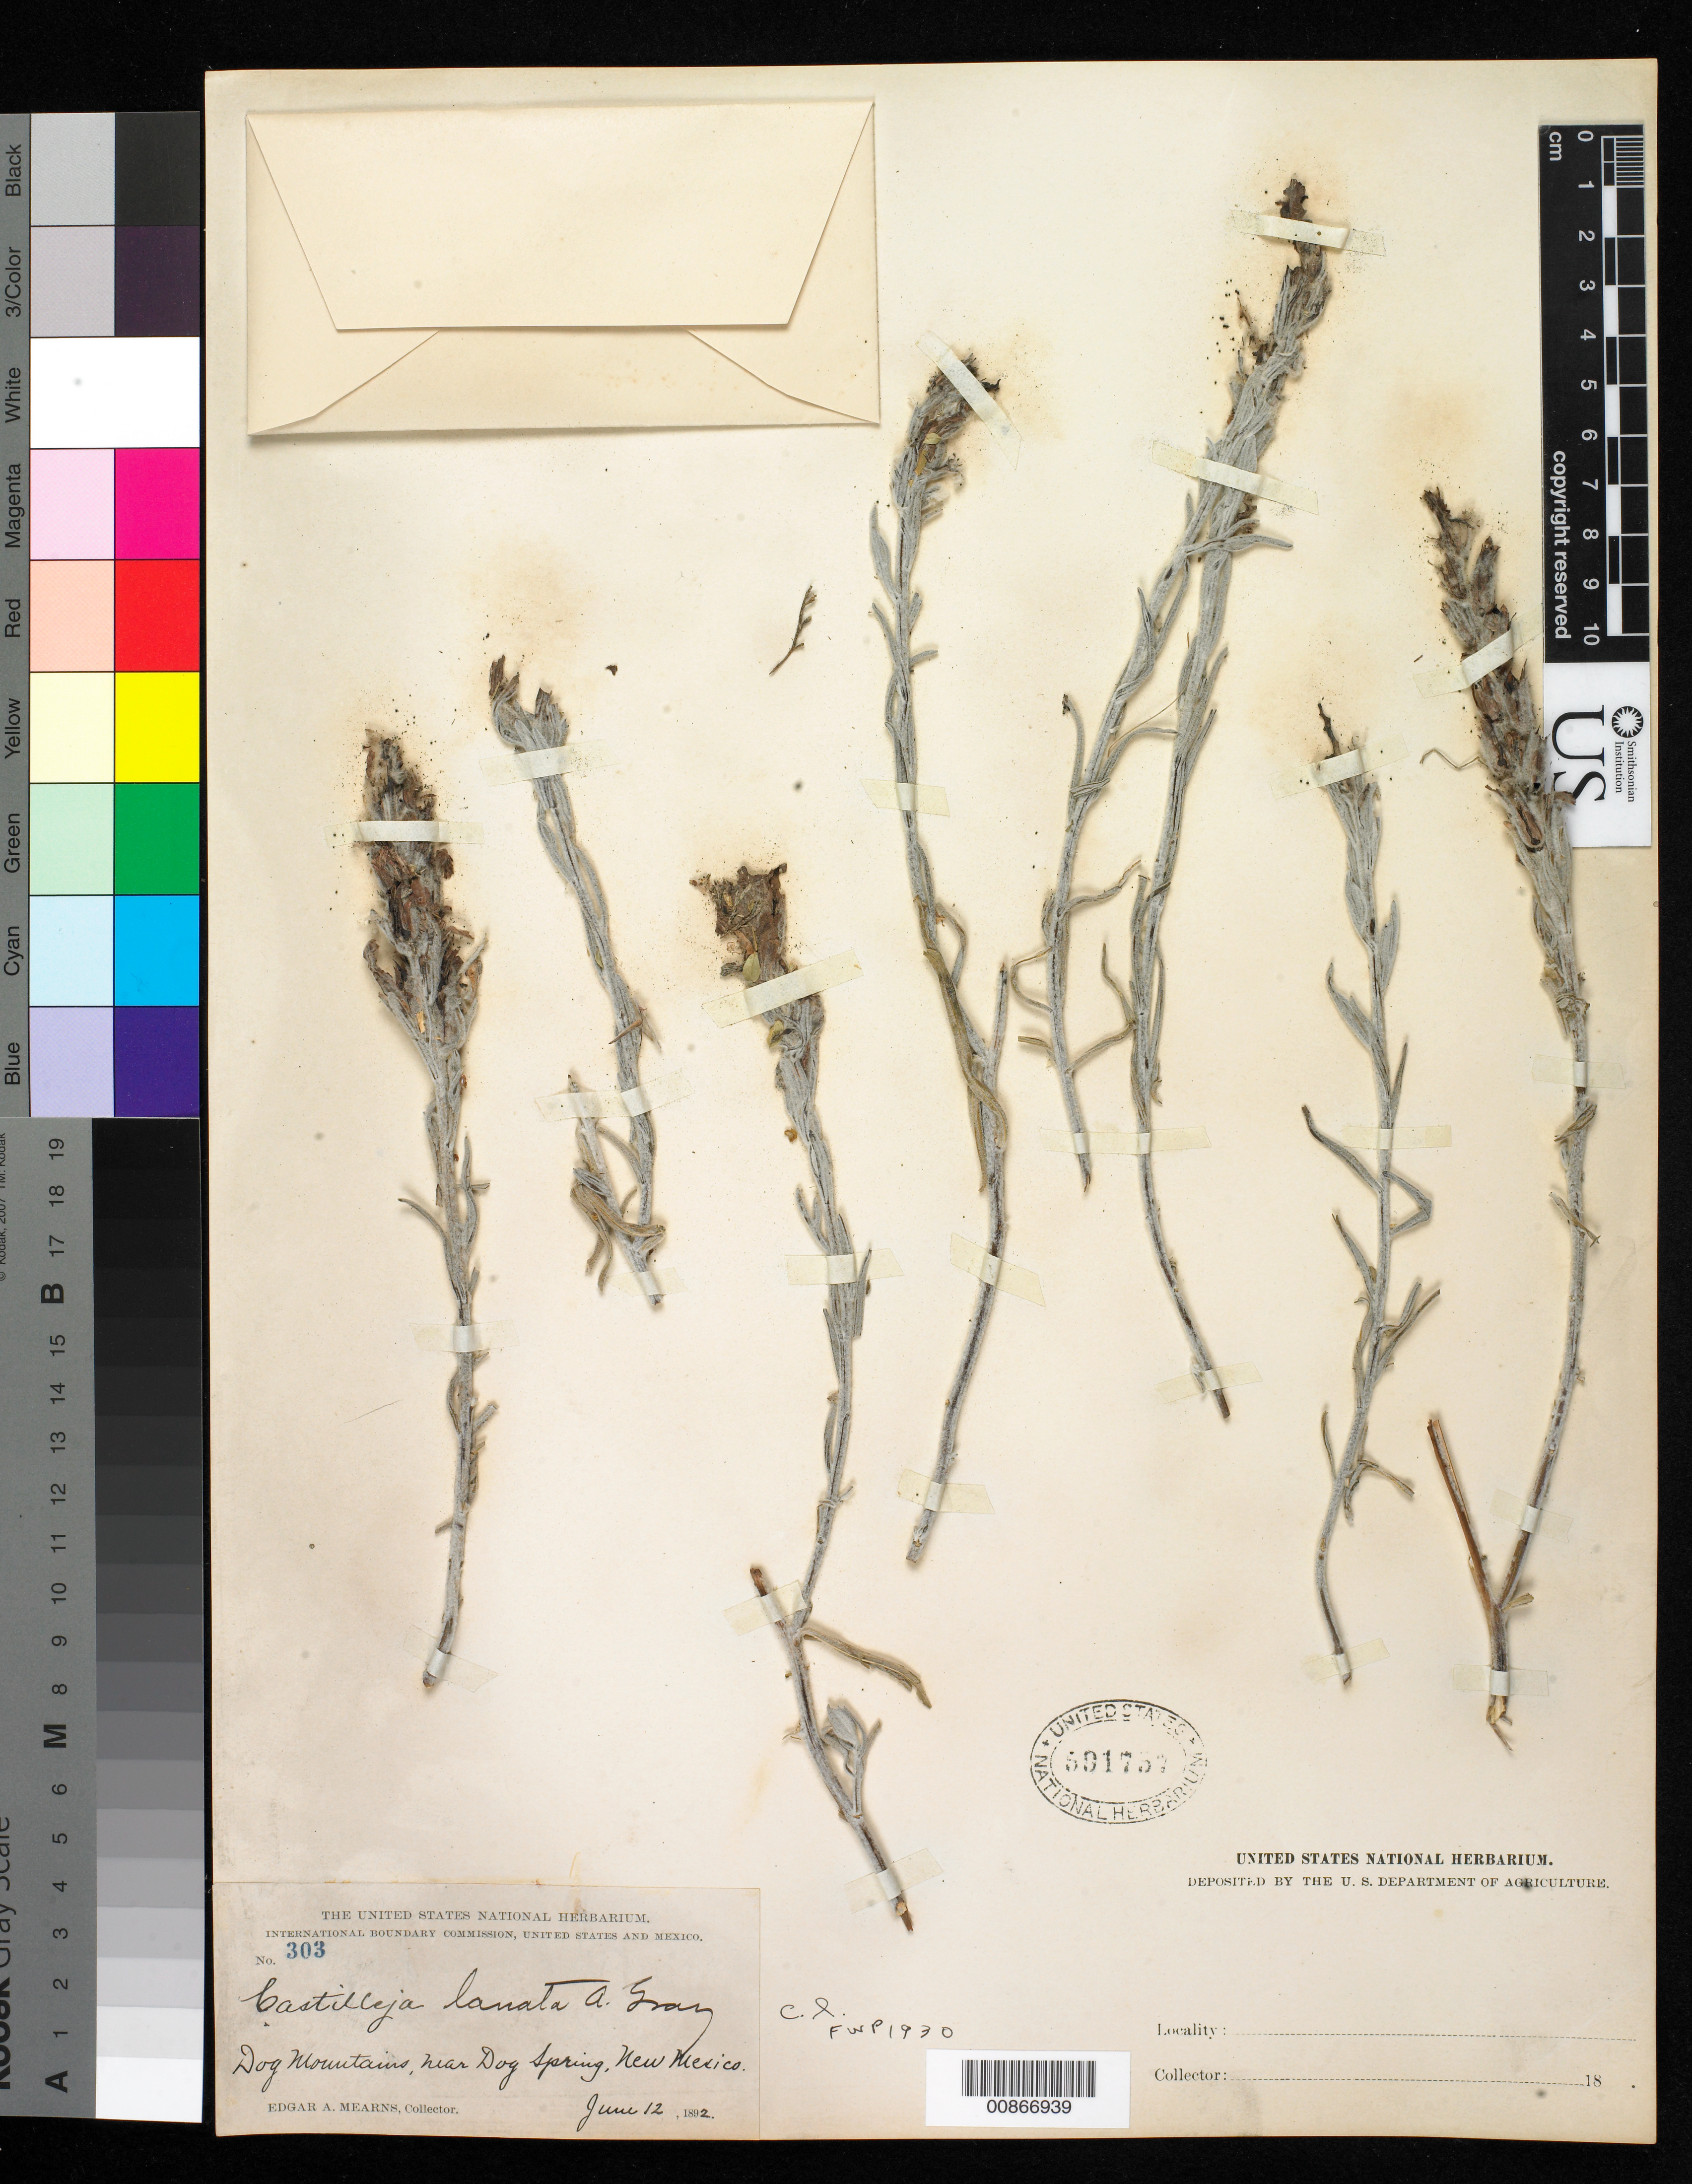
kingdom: Plantae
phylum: Tracheophyta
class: Magnoliopsida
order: Lamiales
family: Orobanchaceae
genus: Castilleja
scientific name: Castilleja lanata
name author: A. Gray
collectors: E. A. Mearns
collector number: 303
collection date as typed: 12 Jun 1892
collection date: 1892-06-12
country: United States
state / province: New Mexico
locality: Dog Mountains, near Dog Spring, New Mexico.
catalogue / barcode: US 591757